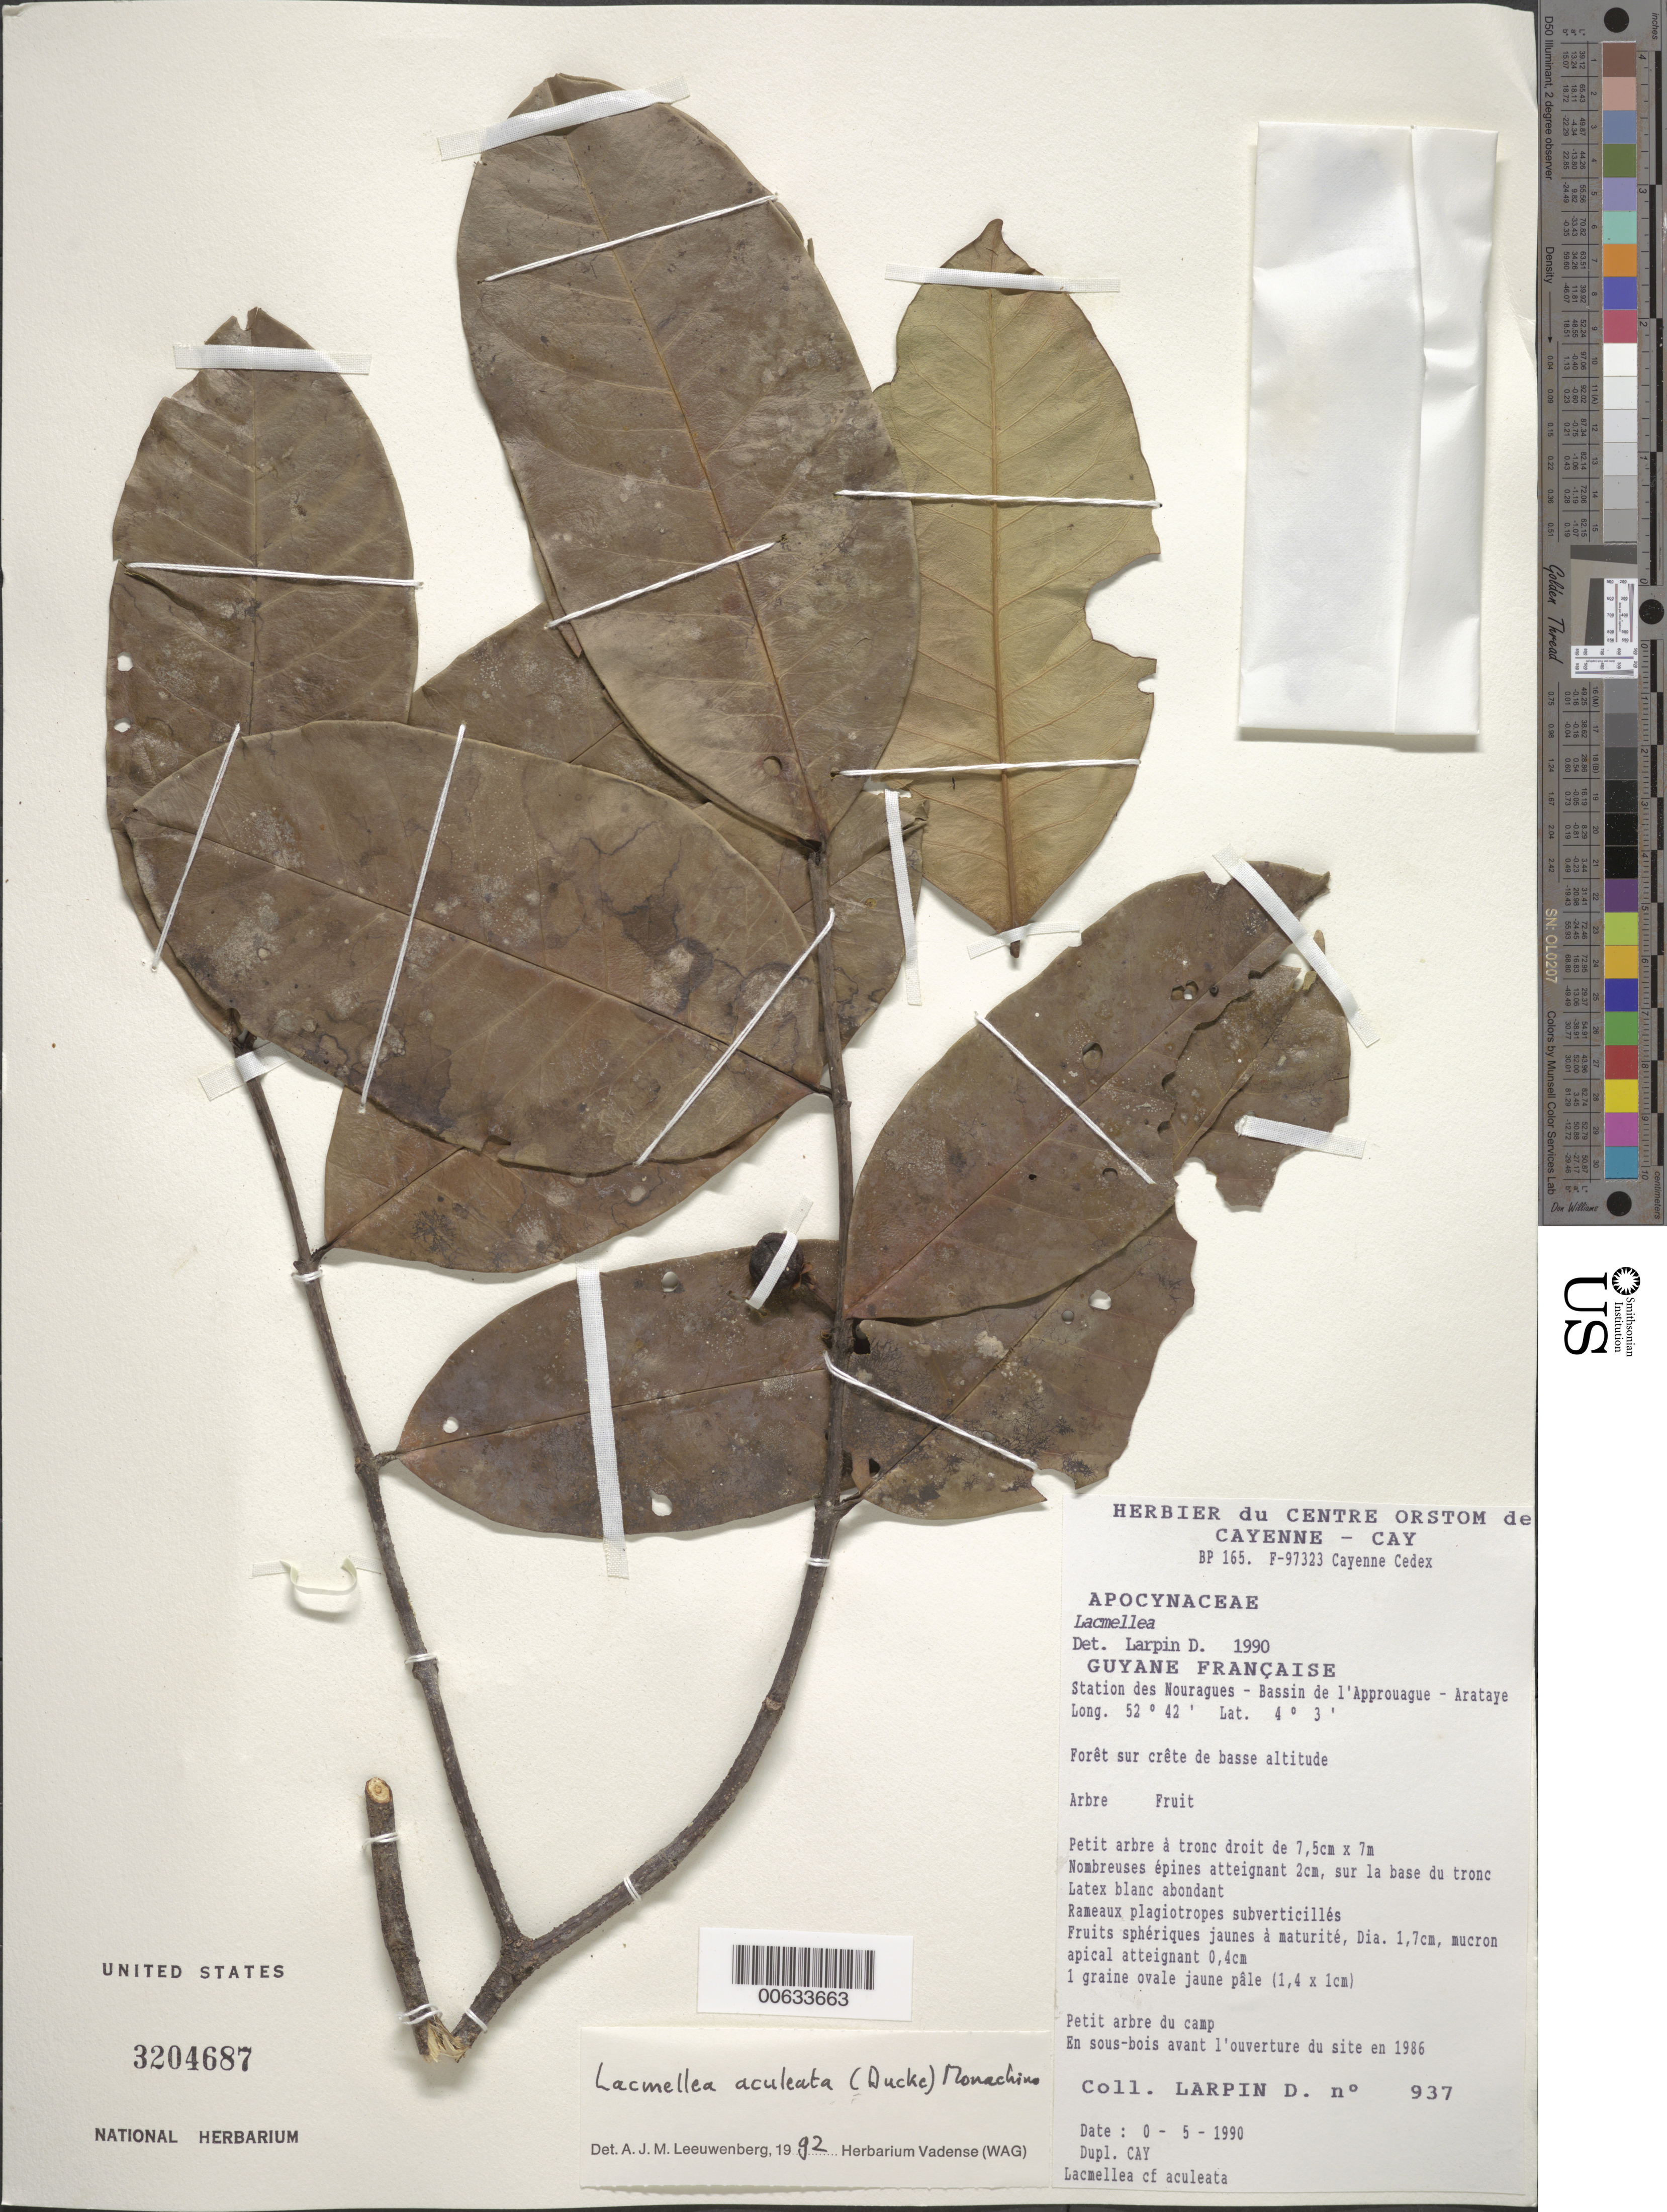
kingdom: Plantae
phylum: Tracheophyta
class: Magnoliopsida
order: Gentianales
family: Apocynaceae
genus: Lacmellea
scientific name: Lacmellea aculeata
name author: (Ducke) Monach.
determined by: Leeuwenberg, A. J. M.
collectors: D. Larpin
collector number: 937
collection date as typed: May-90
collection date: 1990-05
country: French Guiana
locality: Station des Nouragues, Bassin de l'Approuague, Arataye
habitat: Forêt sur crête de basse altitude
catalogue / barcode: US 3404687